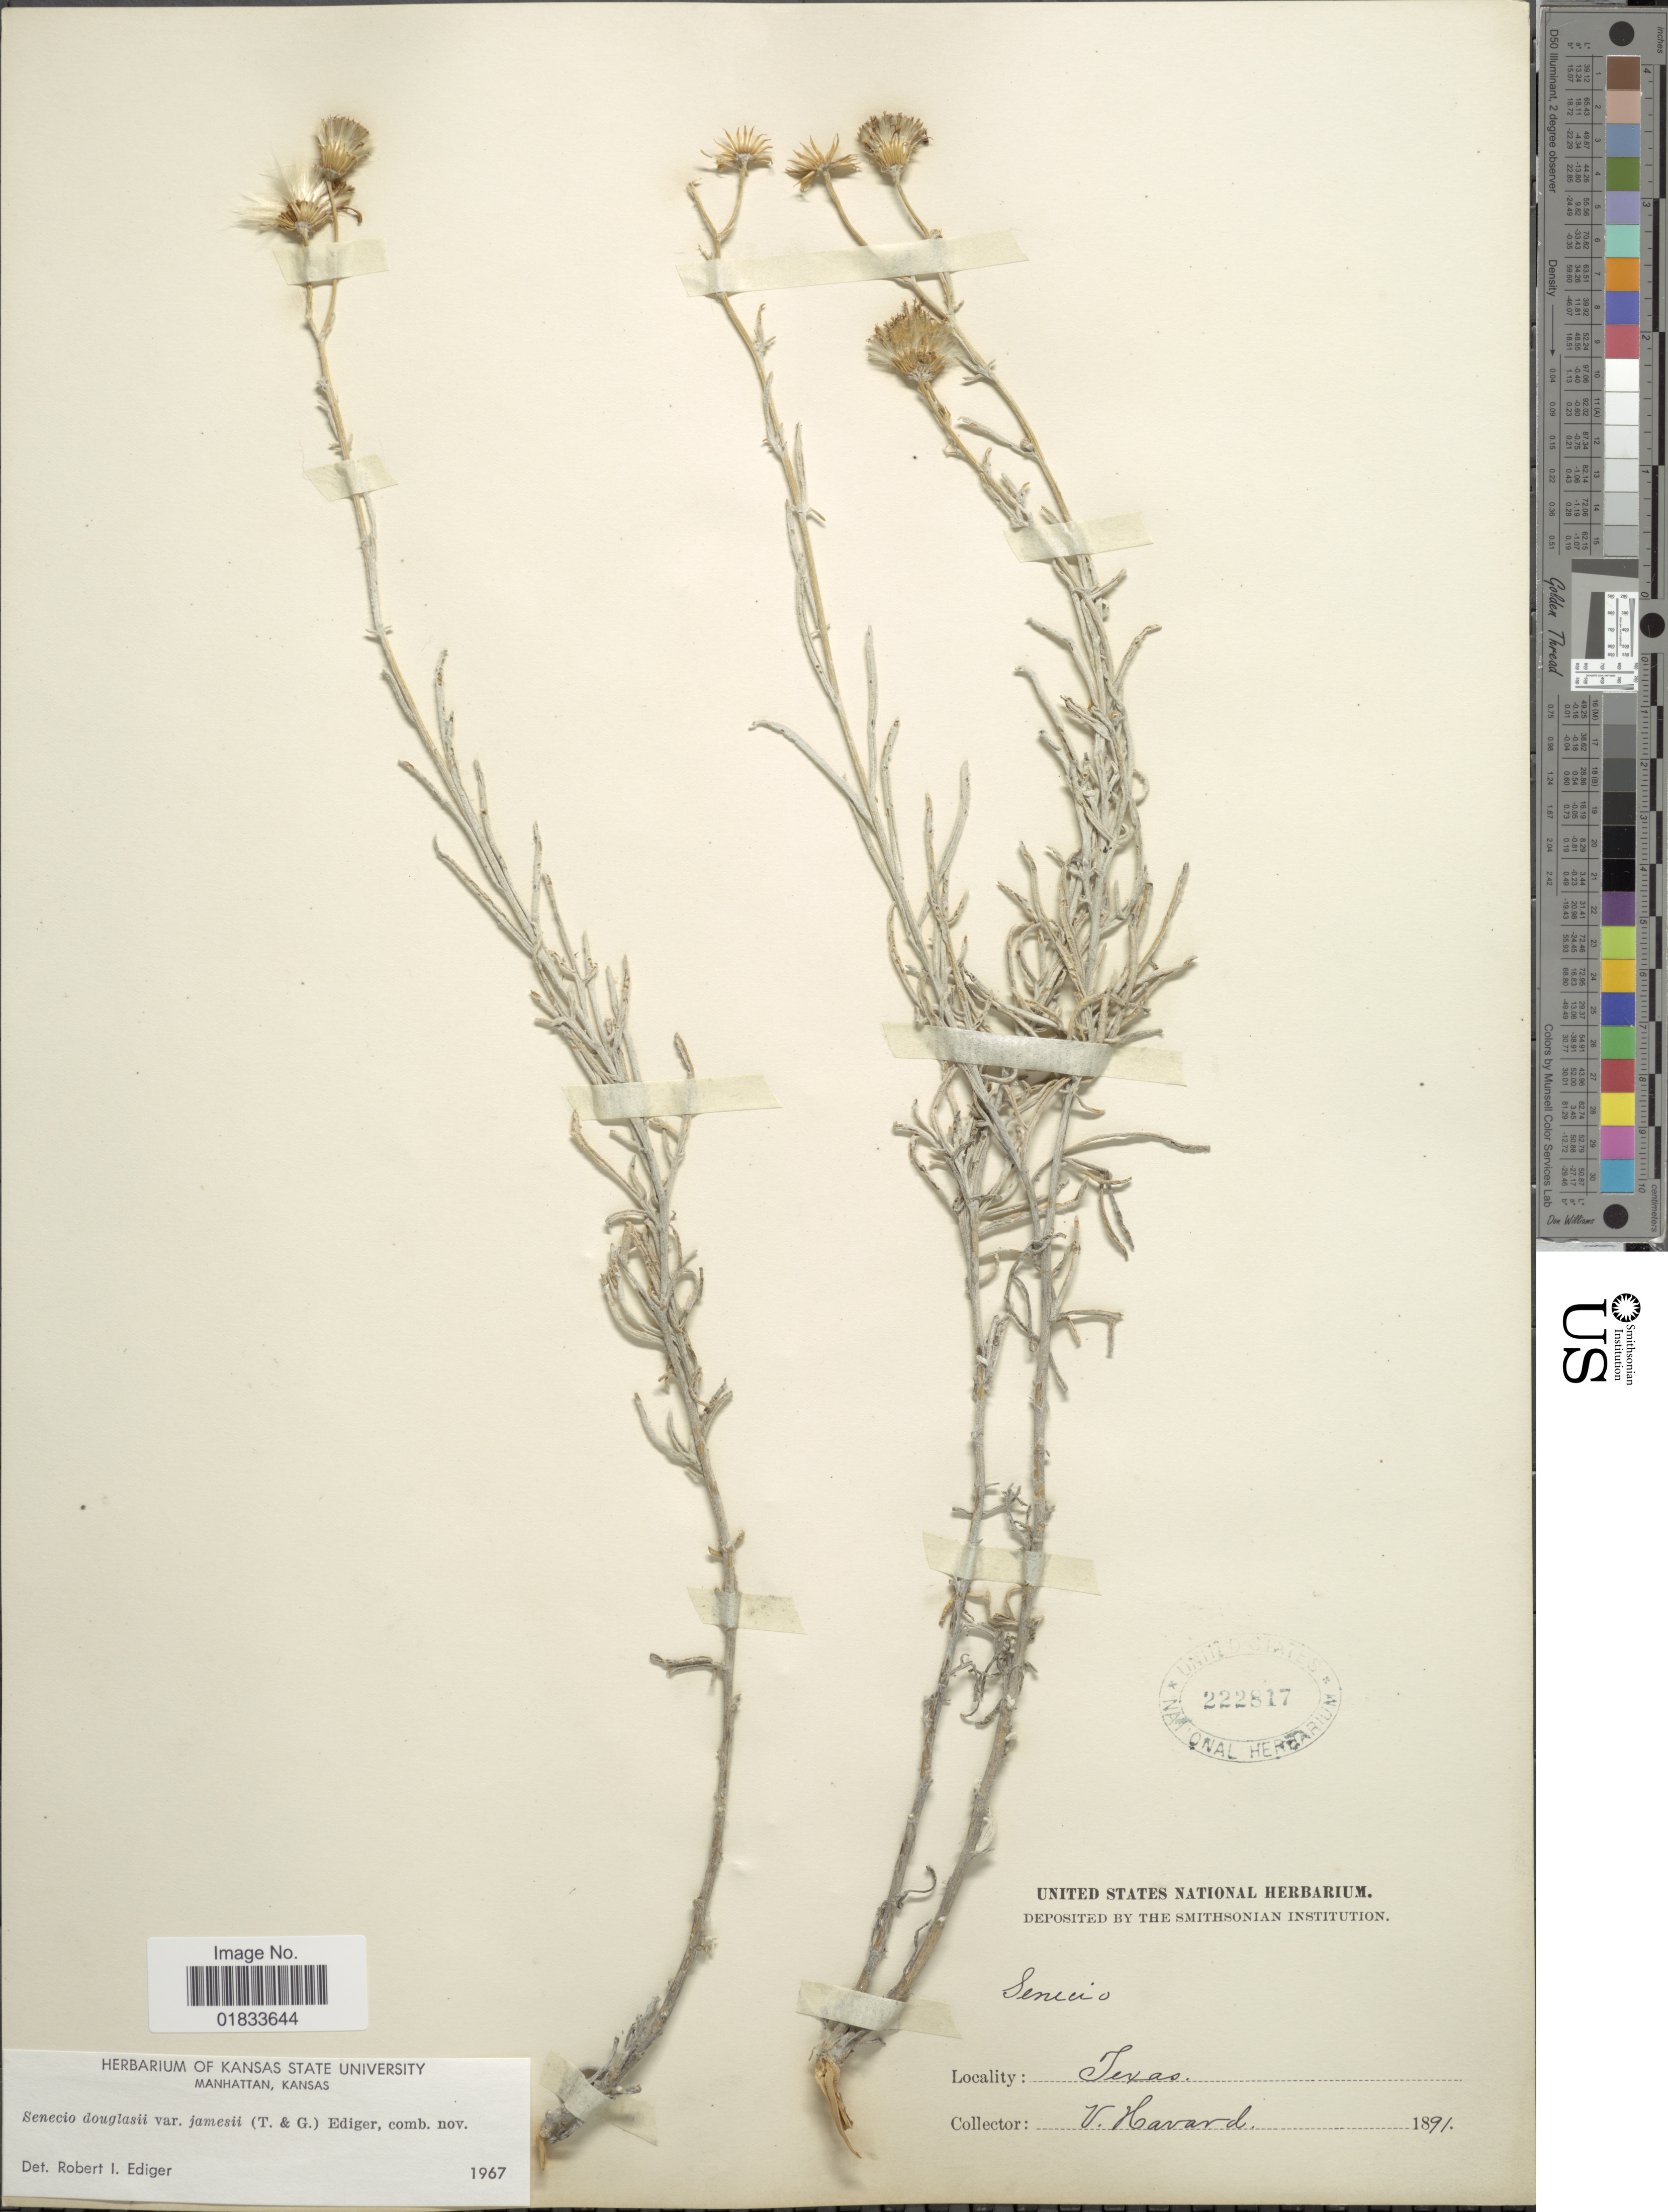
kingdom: Plantae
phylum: Tracheophyta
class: Magnoliopsida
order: Asterales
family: Asteraceae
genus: Senecio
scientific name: Senecio flaccidus var. flaccidus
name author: Less.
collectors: V. Havard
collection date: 1891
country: United States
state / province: Texas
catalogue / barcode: US 222817